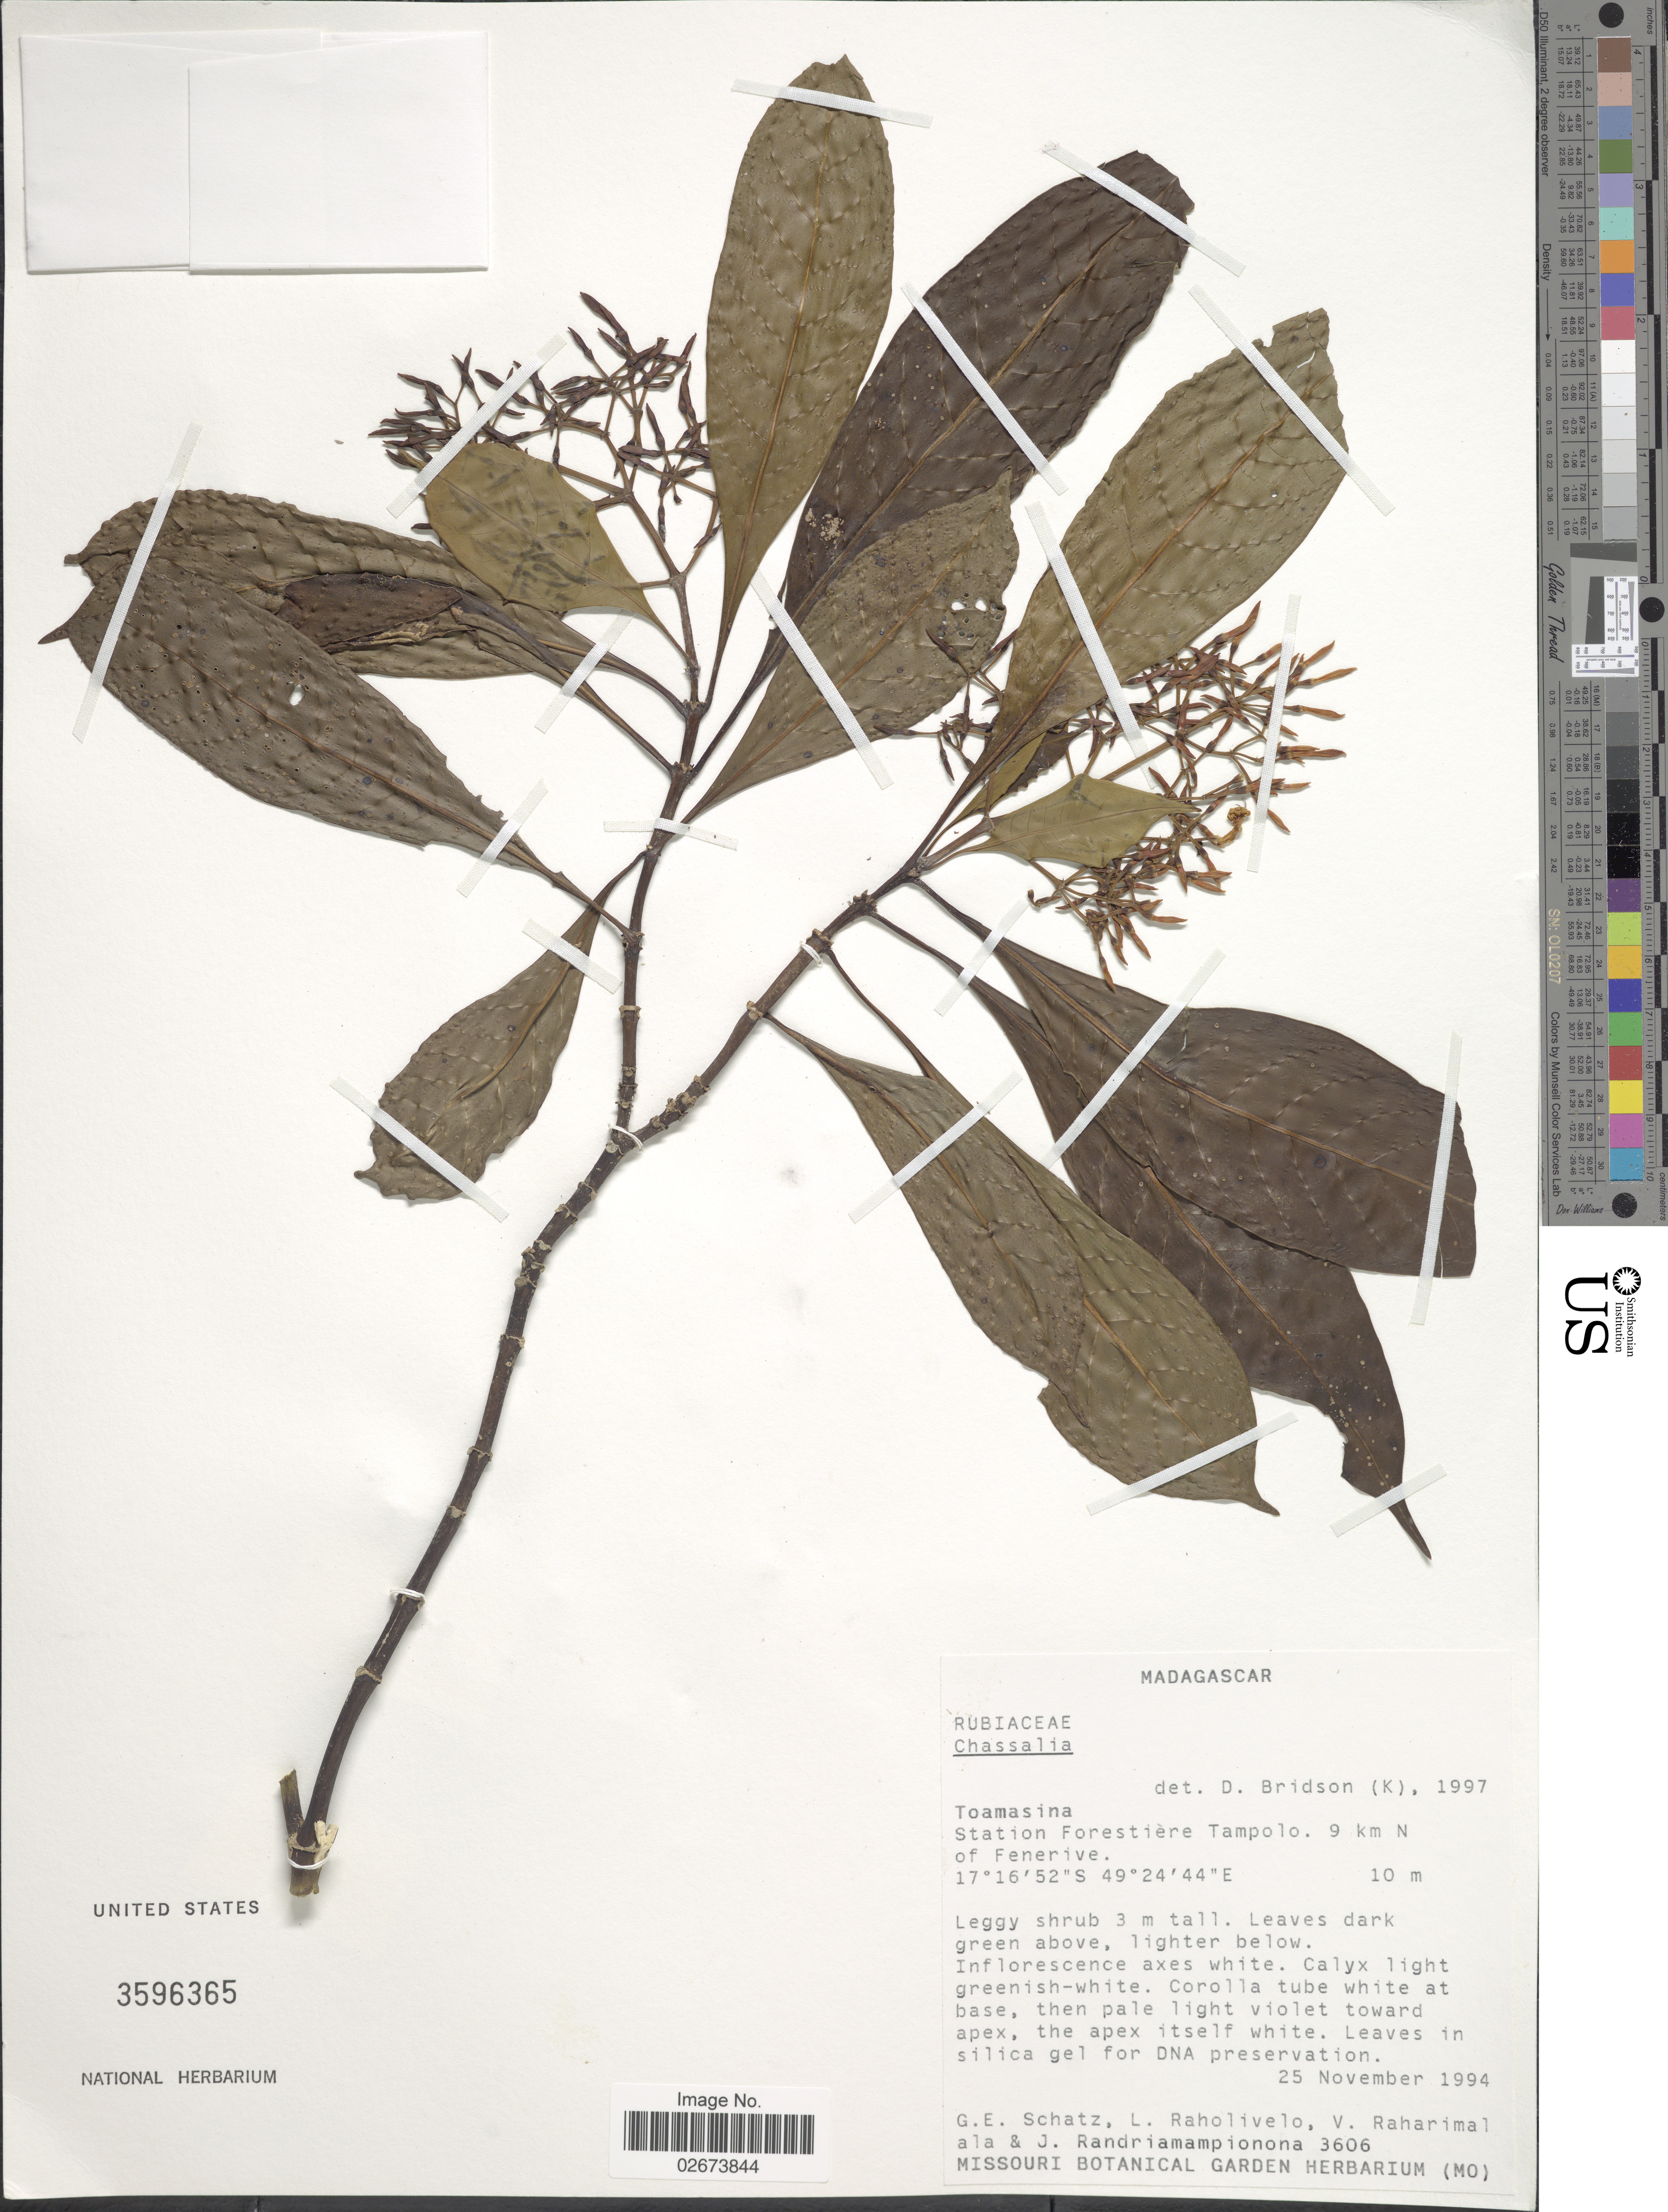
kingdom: Plantae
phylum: Tracheophyta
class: Magnoliopsida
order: Gentianales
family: Rubiaceae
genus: Chassalia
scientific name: Chassalia sp.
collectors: G. Schatz, L. Raholivelo, V. Raharimalala & J. Randriamampionona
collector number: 3606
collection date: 1994-11-25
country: Madagascar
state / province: Analanjirofo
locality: Station Forestiere Tampolo, 9 km N of Fenerive.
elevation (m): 10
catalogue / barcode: US 3596365